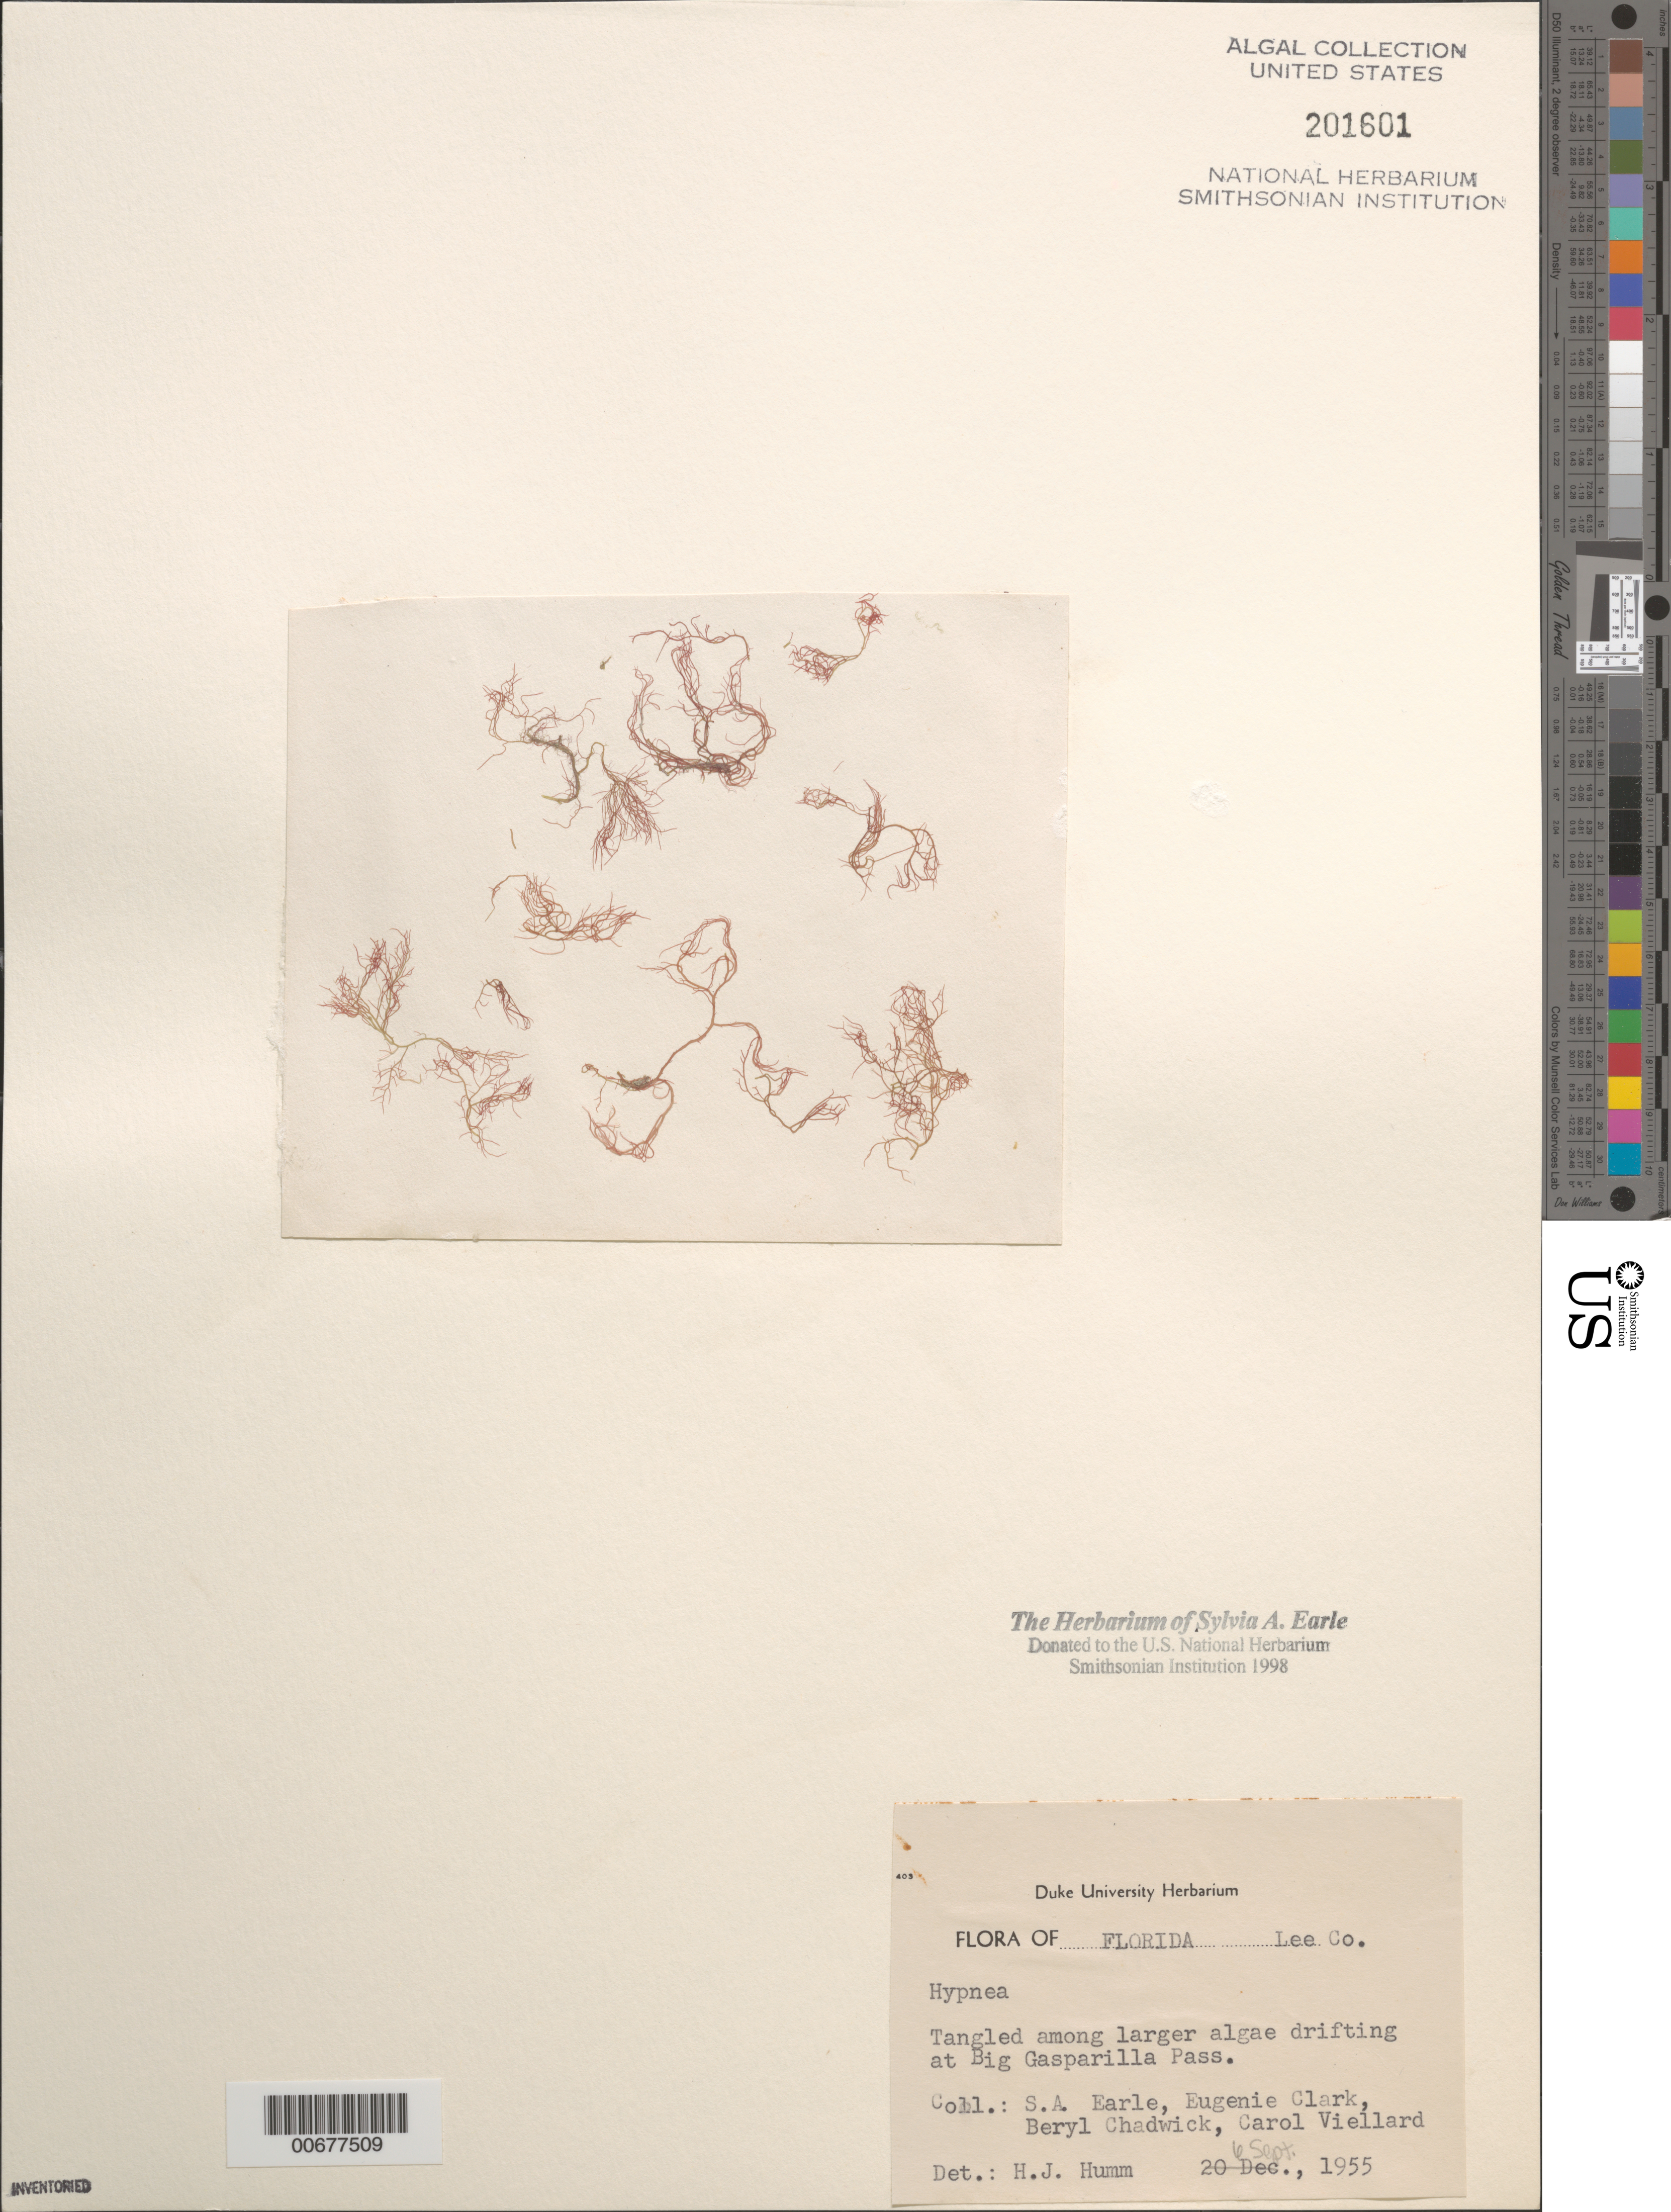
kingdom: Plantae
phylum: Rhodophyta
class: Florideophyceae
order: Gigartinales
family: Cystocloniaceae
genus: Hypnea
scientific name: Hypnea sp.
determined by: Humm, Harold J.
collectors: S. A. Earle, E. Clark, B. Chadwick & C. Viellard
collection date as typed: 06 Sep 1955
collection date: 1955-09-06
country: United States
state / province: Florida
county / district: Charlotte County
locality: Big Gasparilla Pass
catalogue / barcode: US 201601